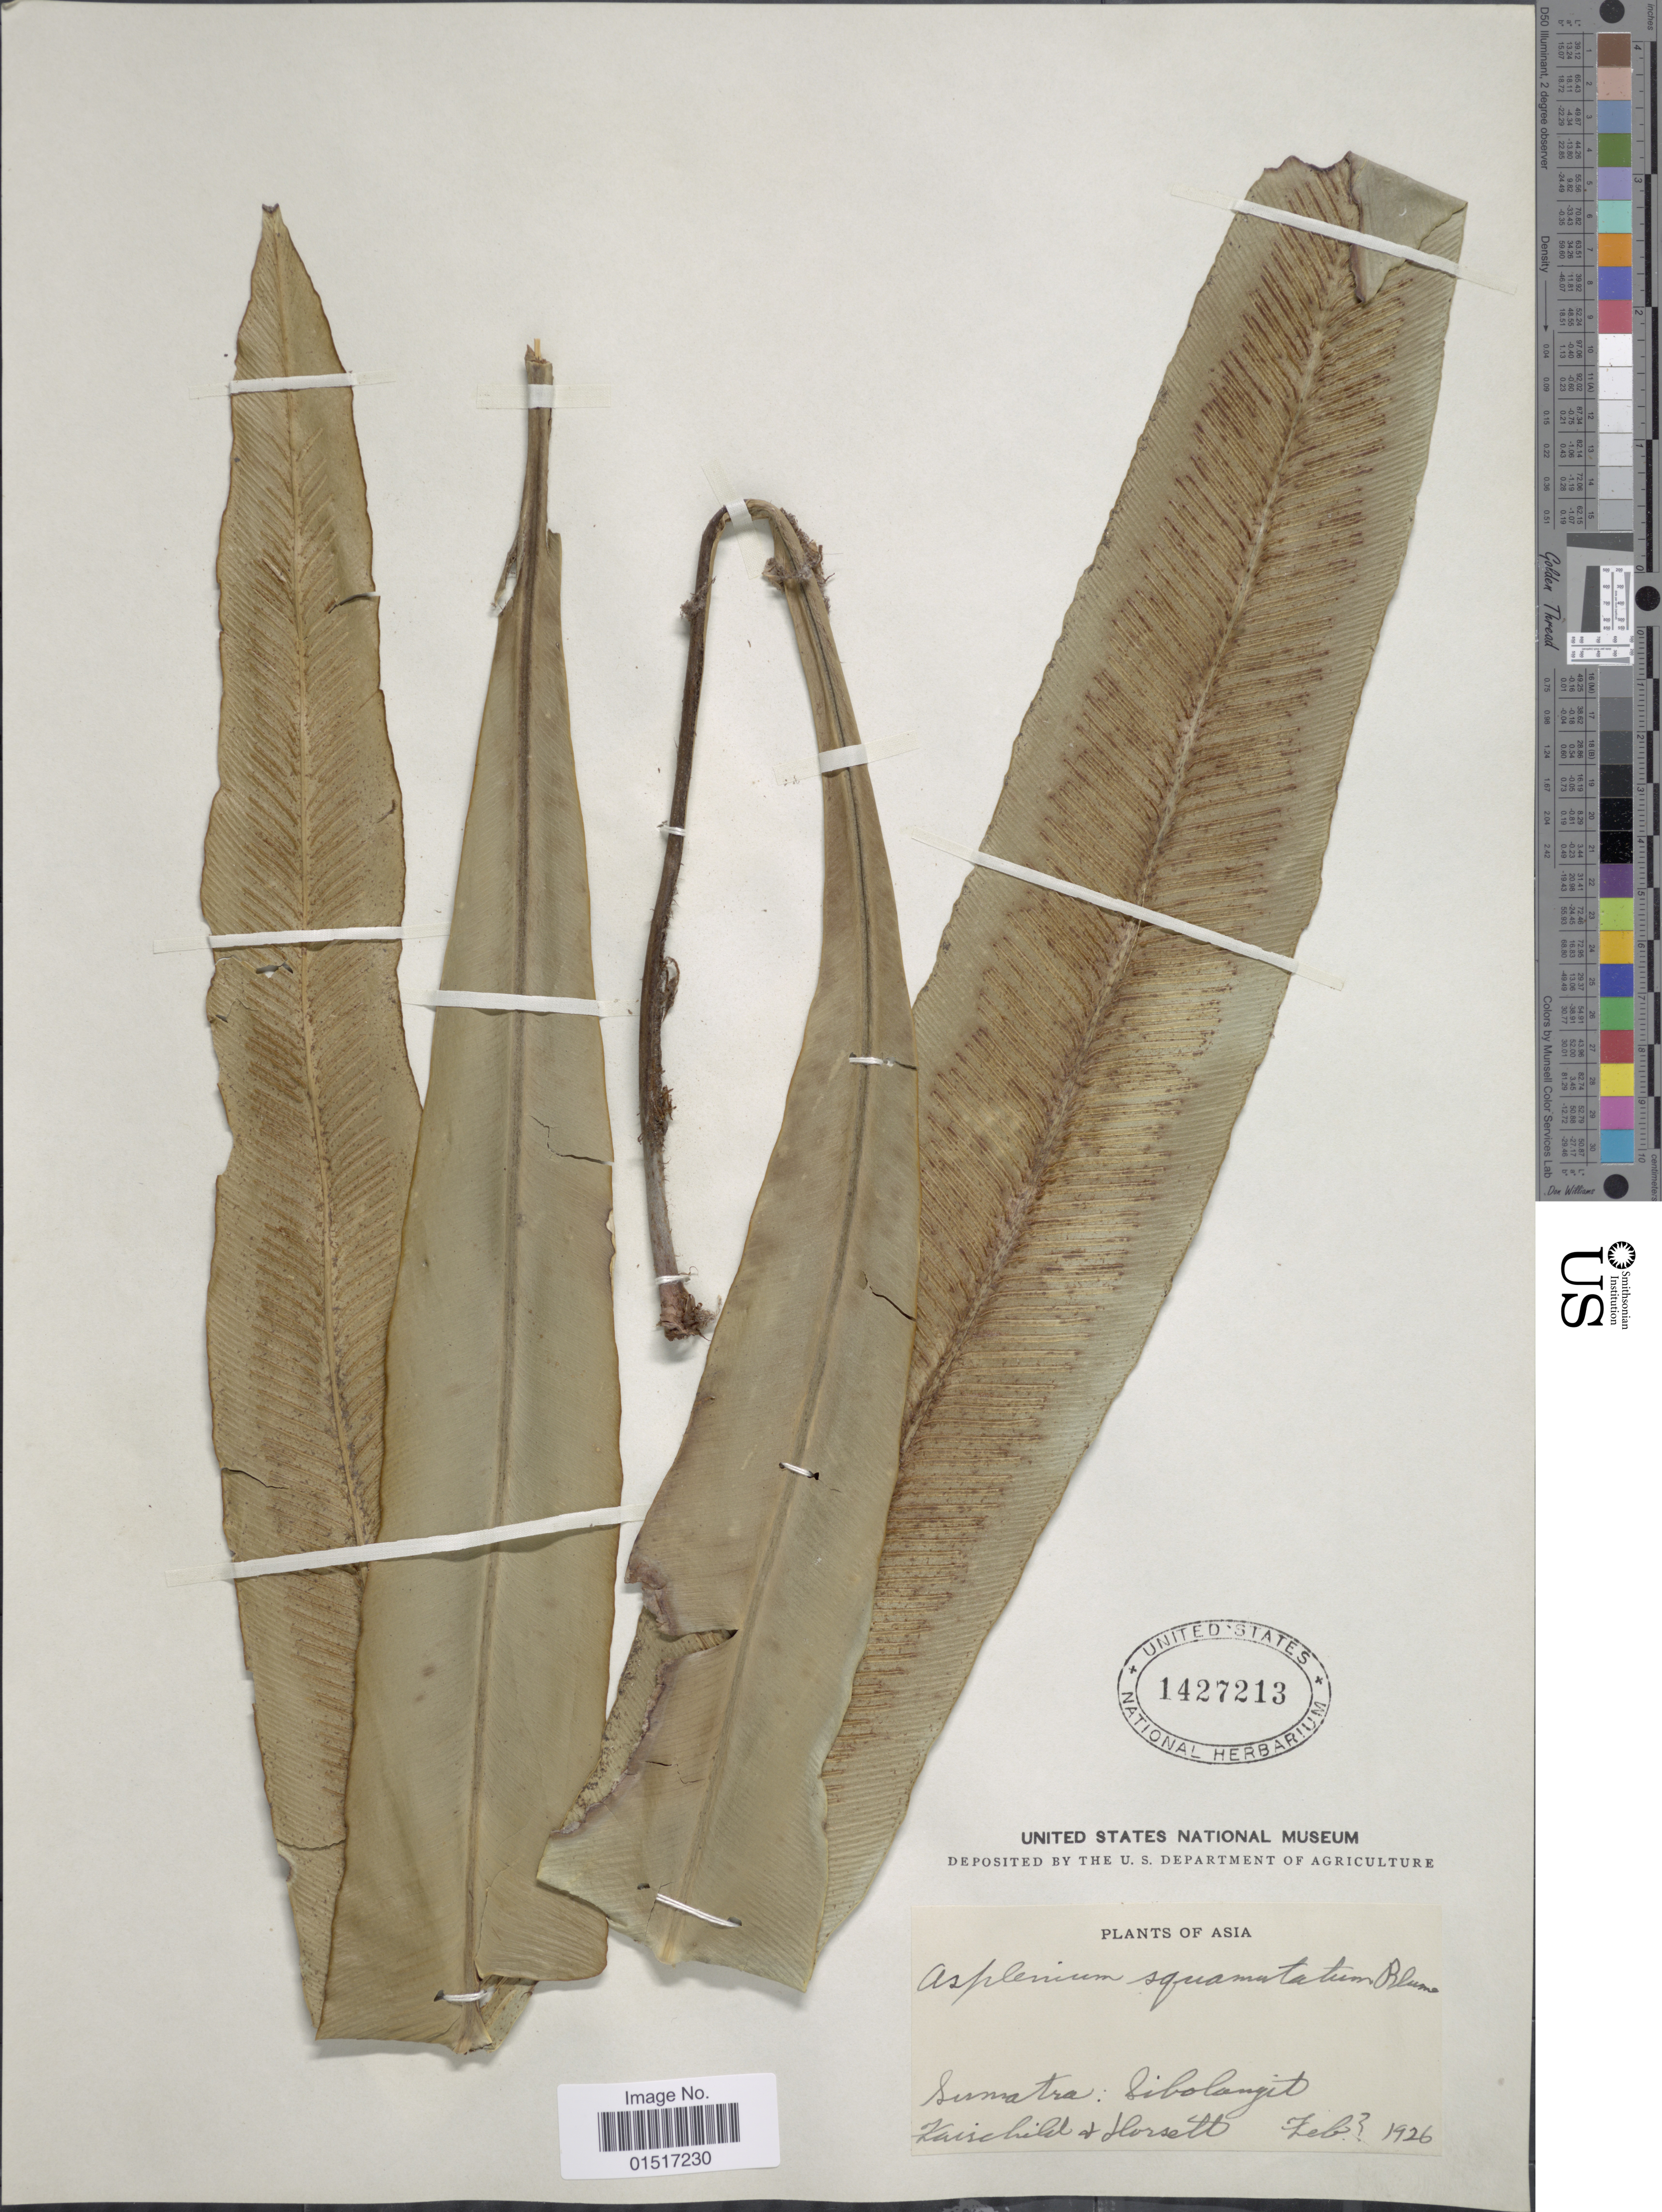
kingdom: Plantae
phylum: Tracheophyta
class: Polypodiopsida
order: Polypodiales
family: Aspleniaceae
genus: Asplenium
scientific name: Asplenium vittiforme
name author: Cav.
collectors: -. Fairchild & -. Horsett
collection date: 1926-02-03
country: Indonesia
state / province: Sumatra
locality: Asia: Sibolangit [interpreted]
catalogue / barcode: US 1427213